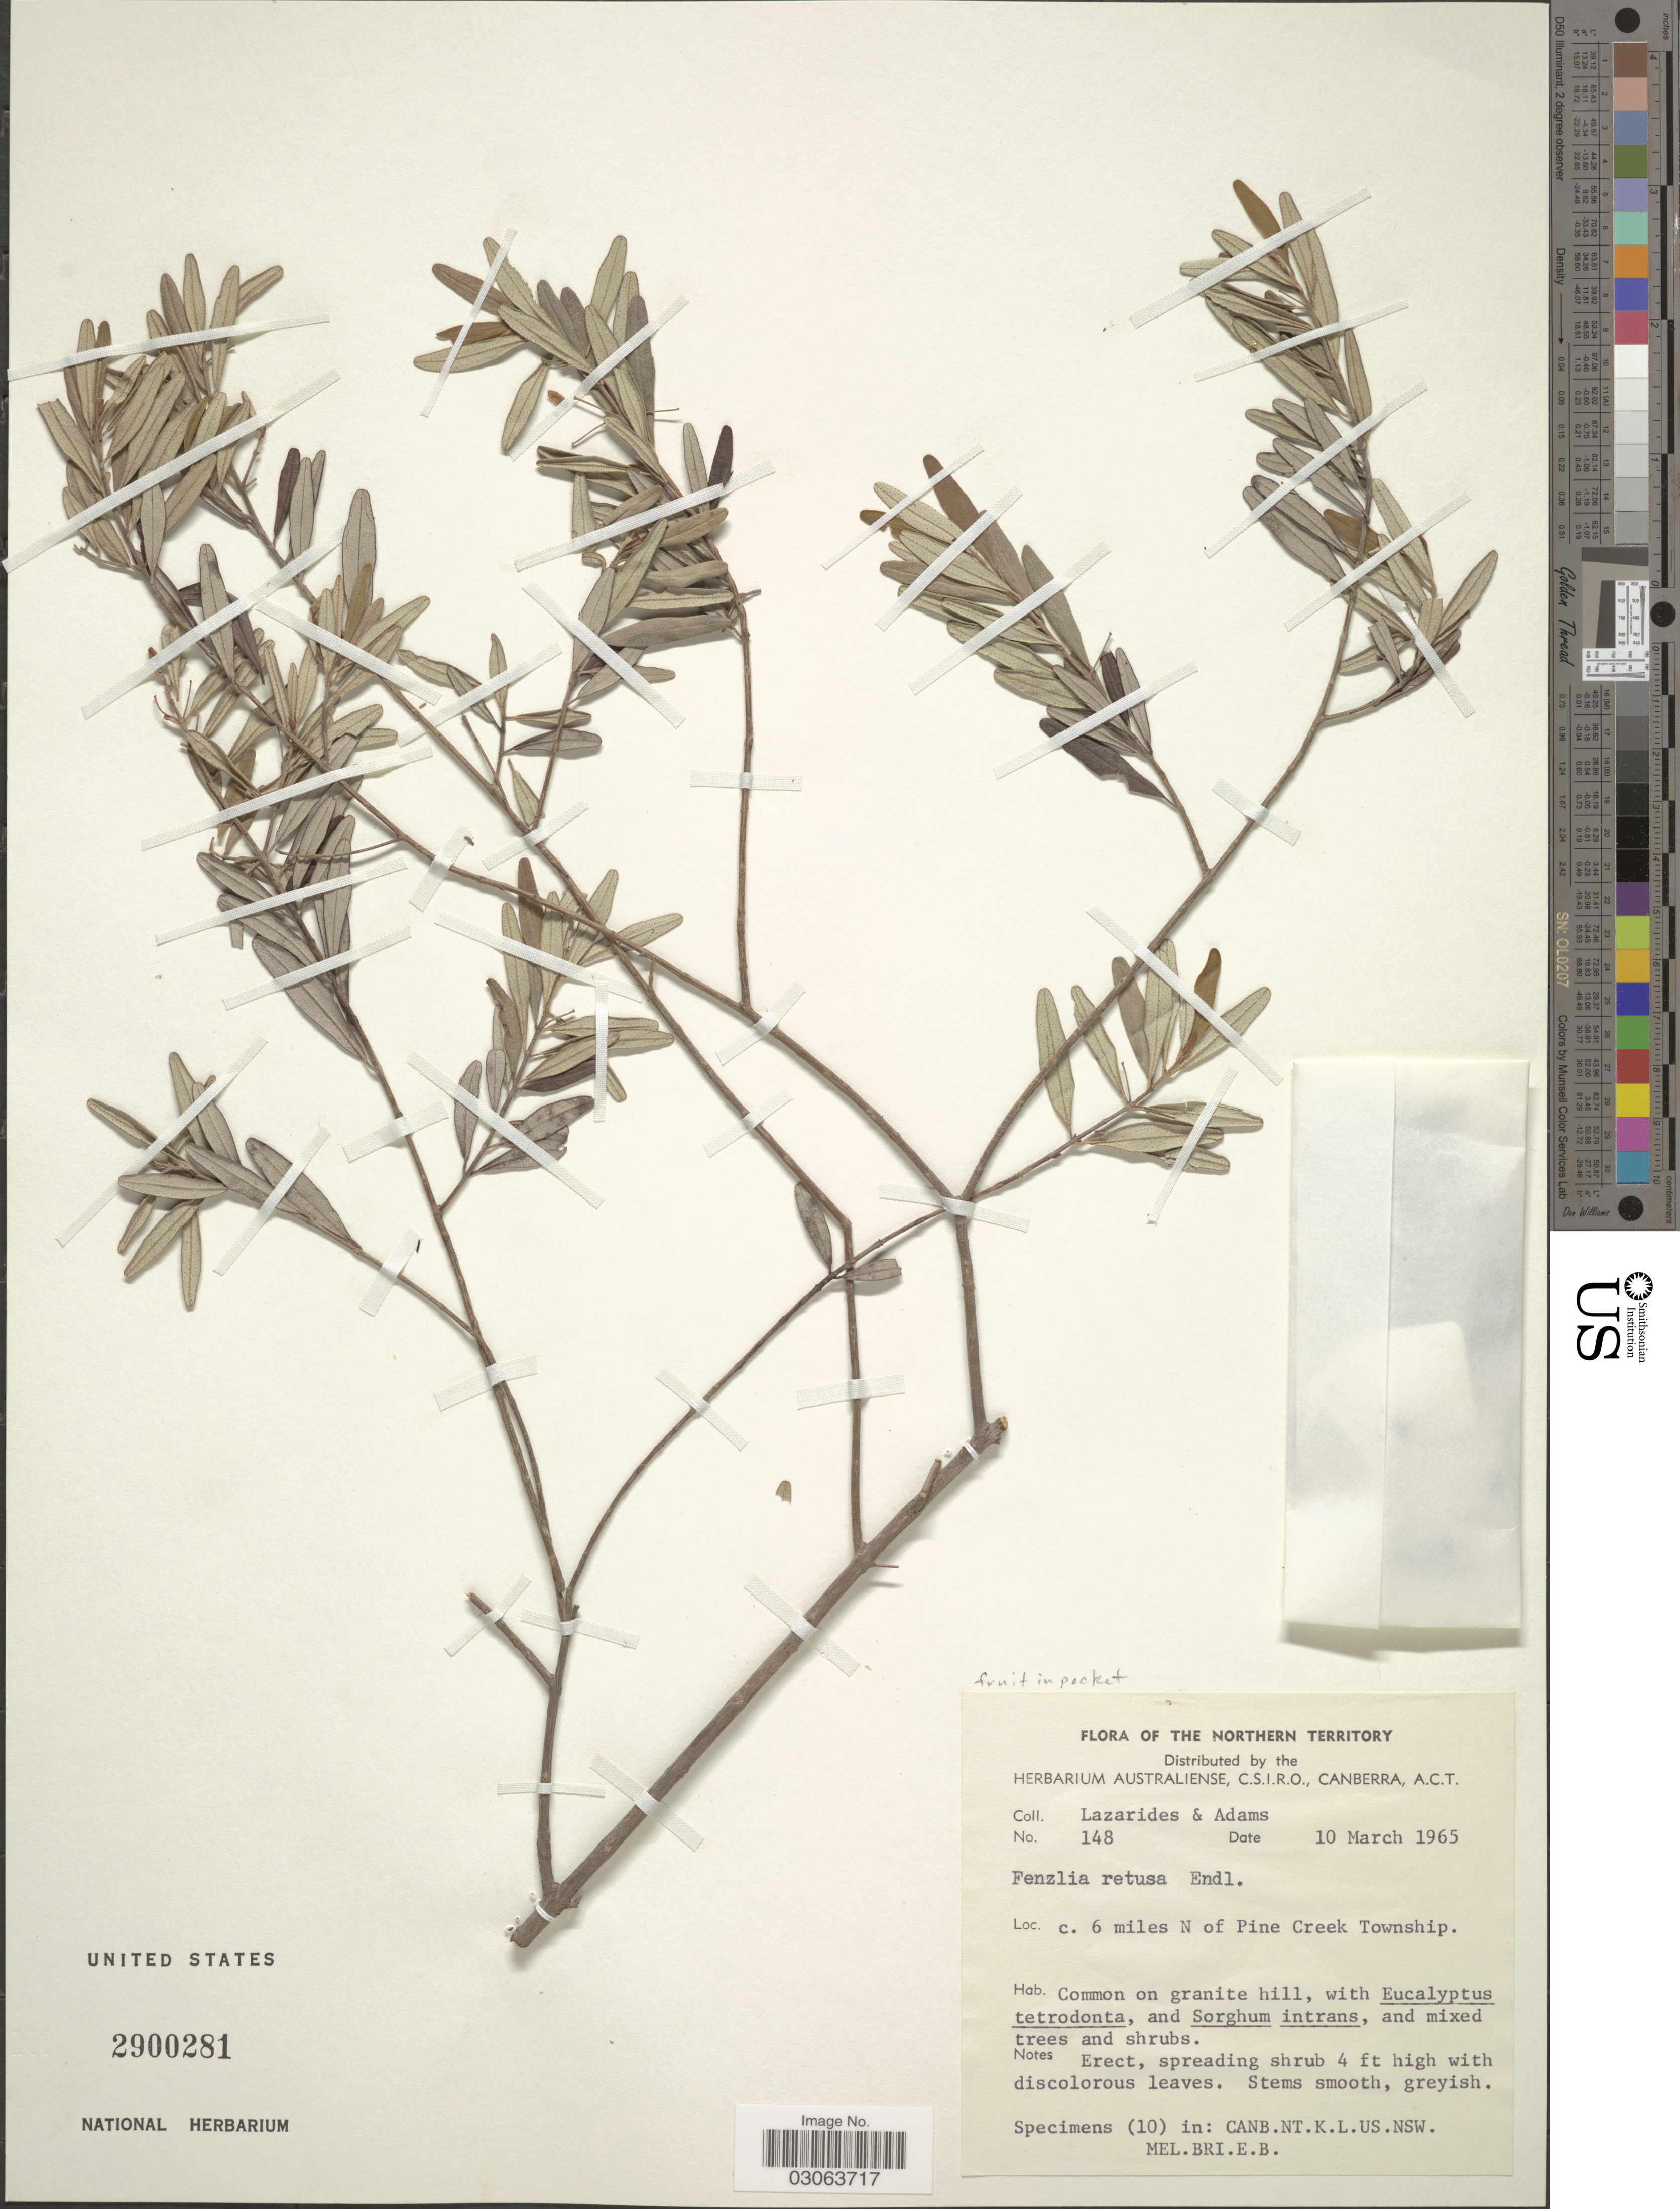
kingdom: Plantae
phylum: Tracheophyta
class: Magnoliopsida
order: Myrtales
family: Myrtaceae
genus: Myrtella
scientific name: Myrtella retusa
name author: (Endl.) A.J. Scott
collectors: M. Lazarides & Adams, --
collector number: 148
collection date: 1965-03-10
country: Australia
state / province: Northern Territory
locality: C. 6 miles N of Pine Creek Township.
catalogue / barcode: US 2900281